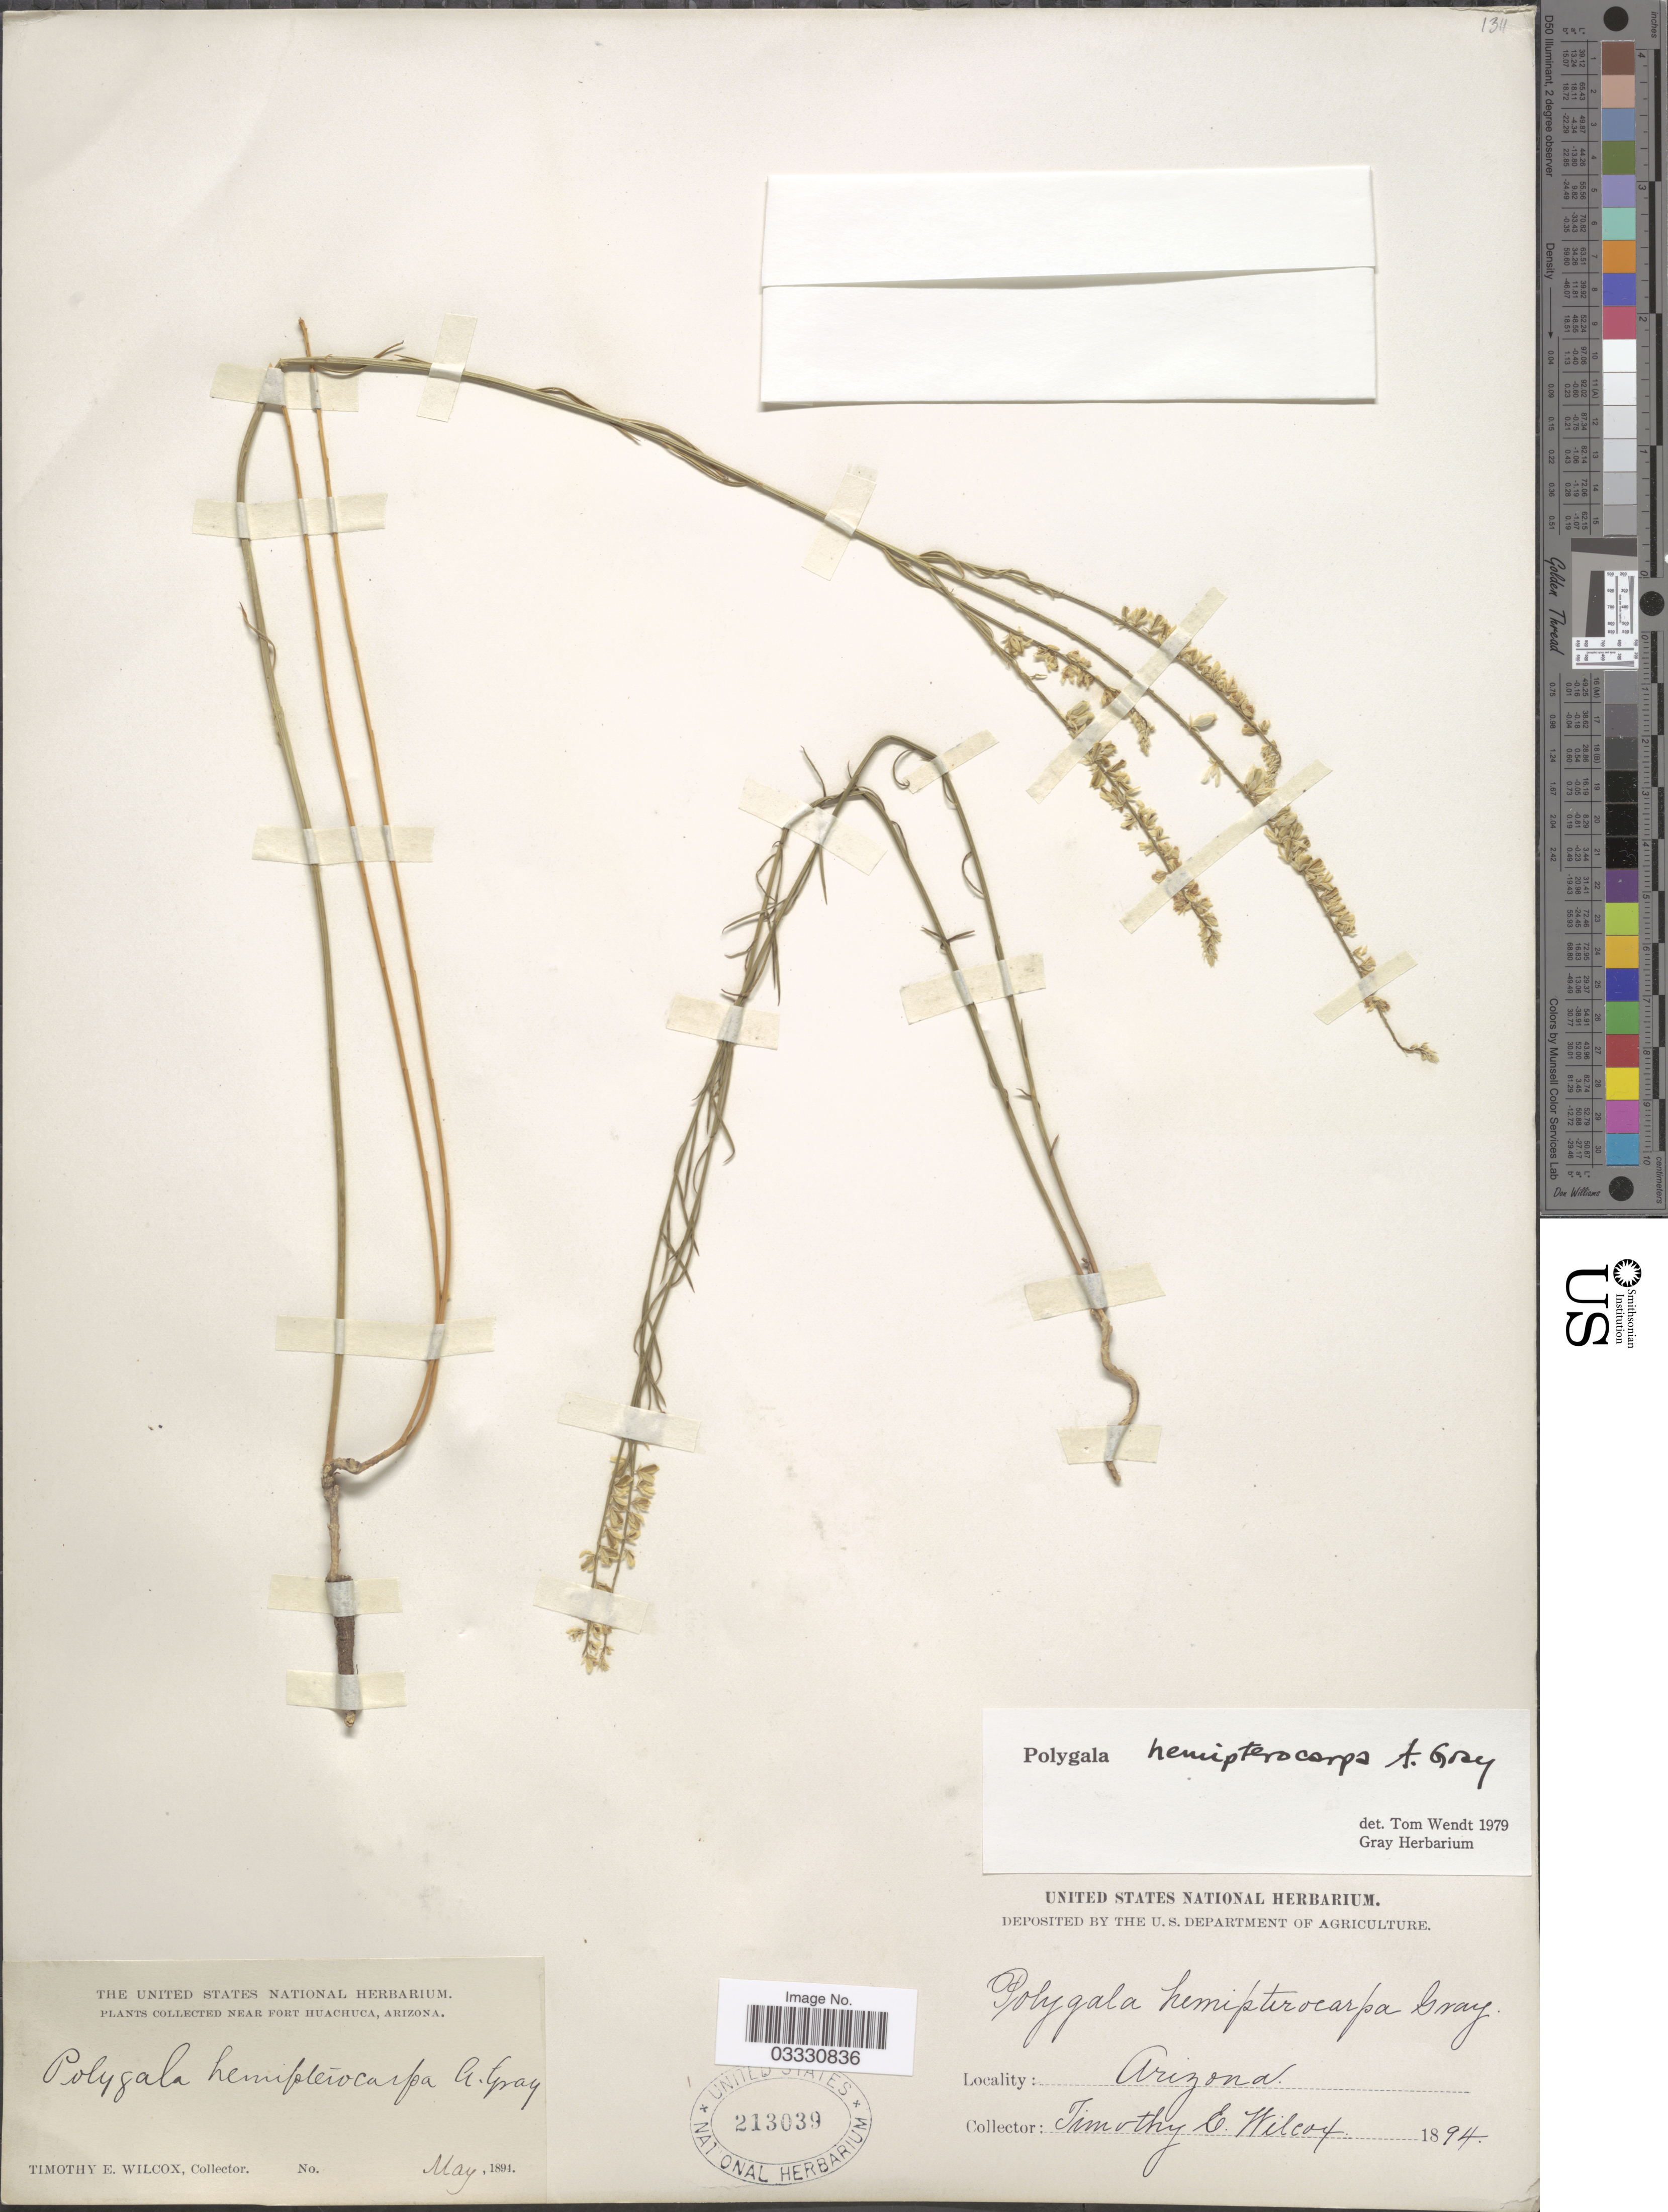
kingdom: Plantae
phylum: Tracheophyta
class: Magnoliopsida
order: Fabales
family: Polygalaceae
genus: Polygala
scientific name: Polygala hemipterocarpa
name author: A. Gray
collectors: T. E. Wilcox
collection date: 1894-05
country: United States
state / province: Arizona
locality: Near Fort Huachuca.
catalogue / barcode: US 213039